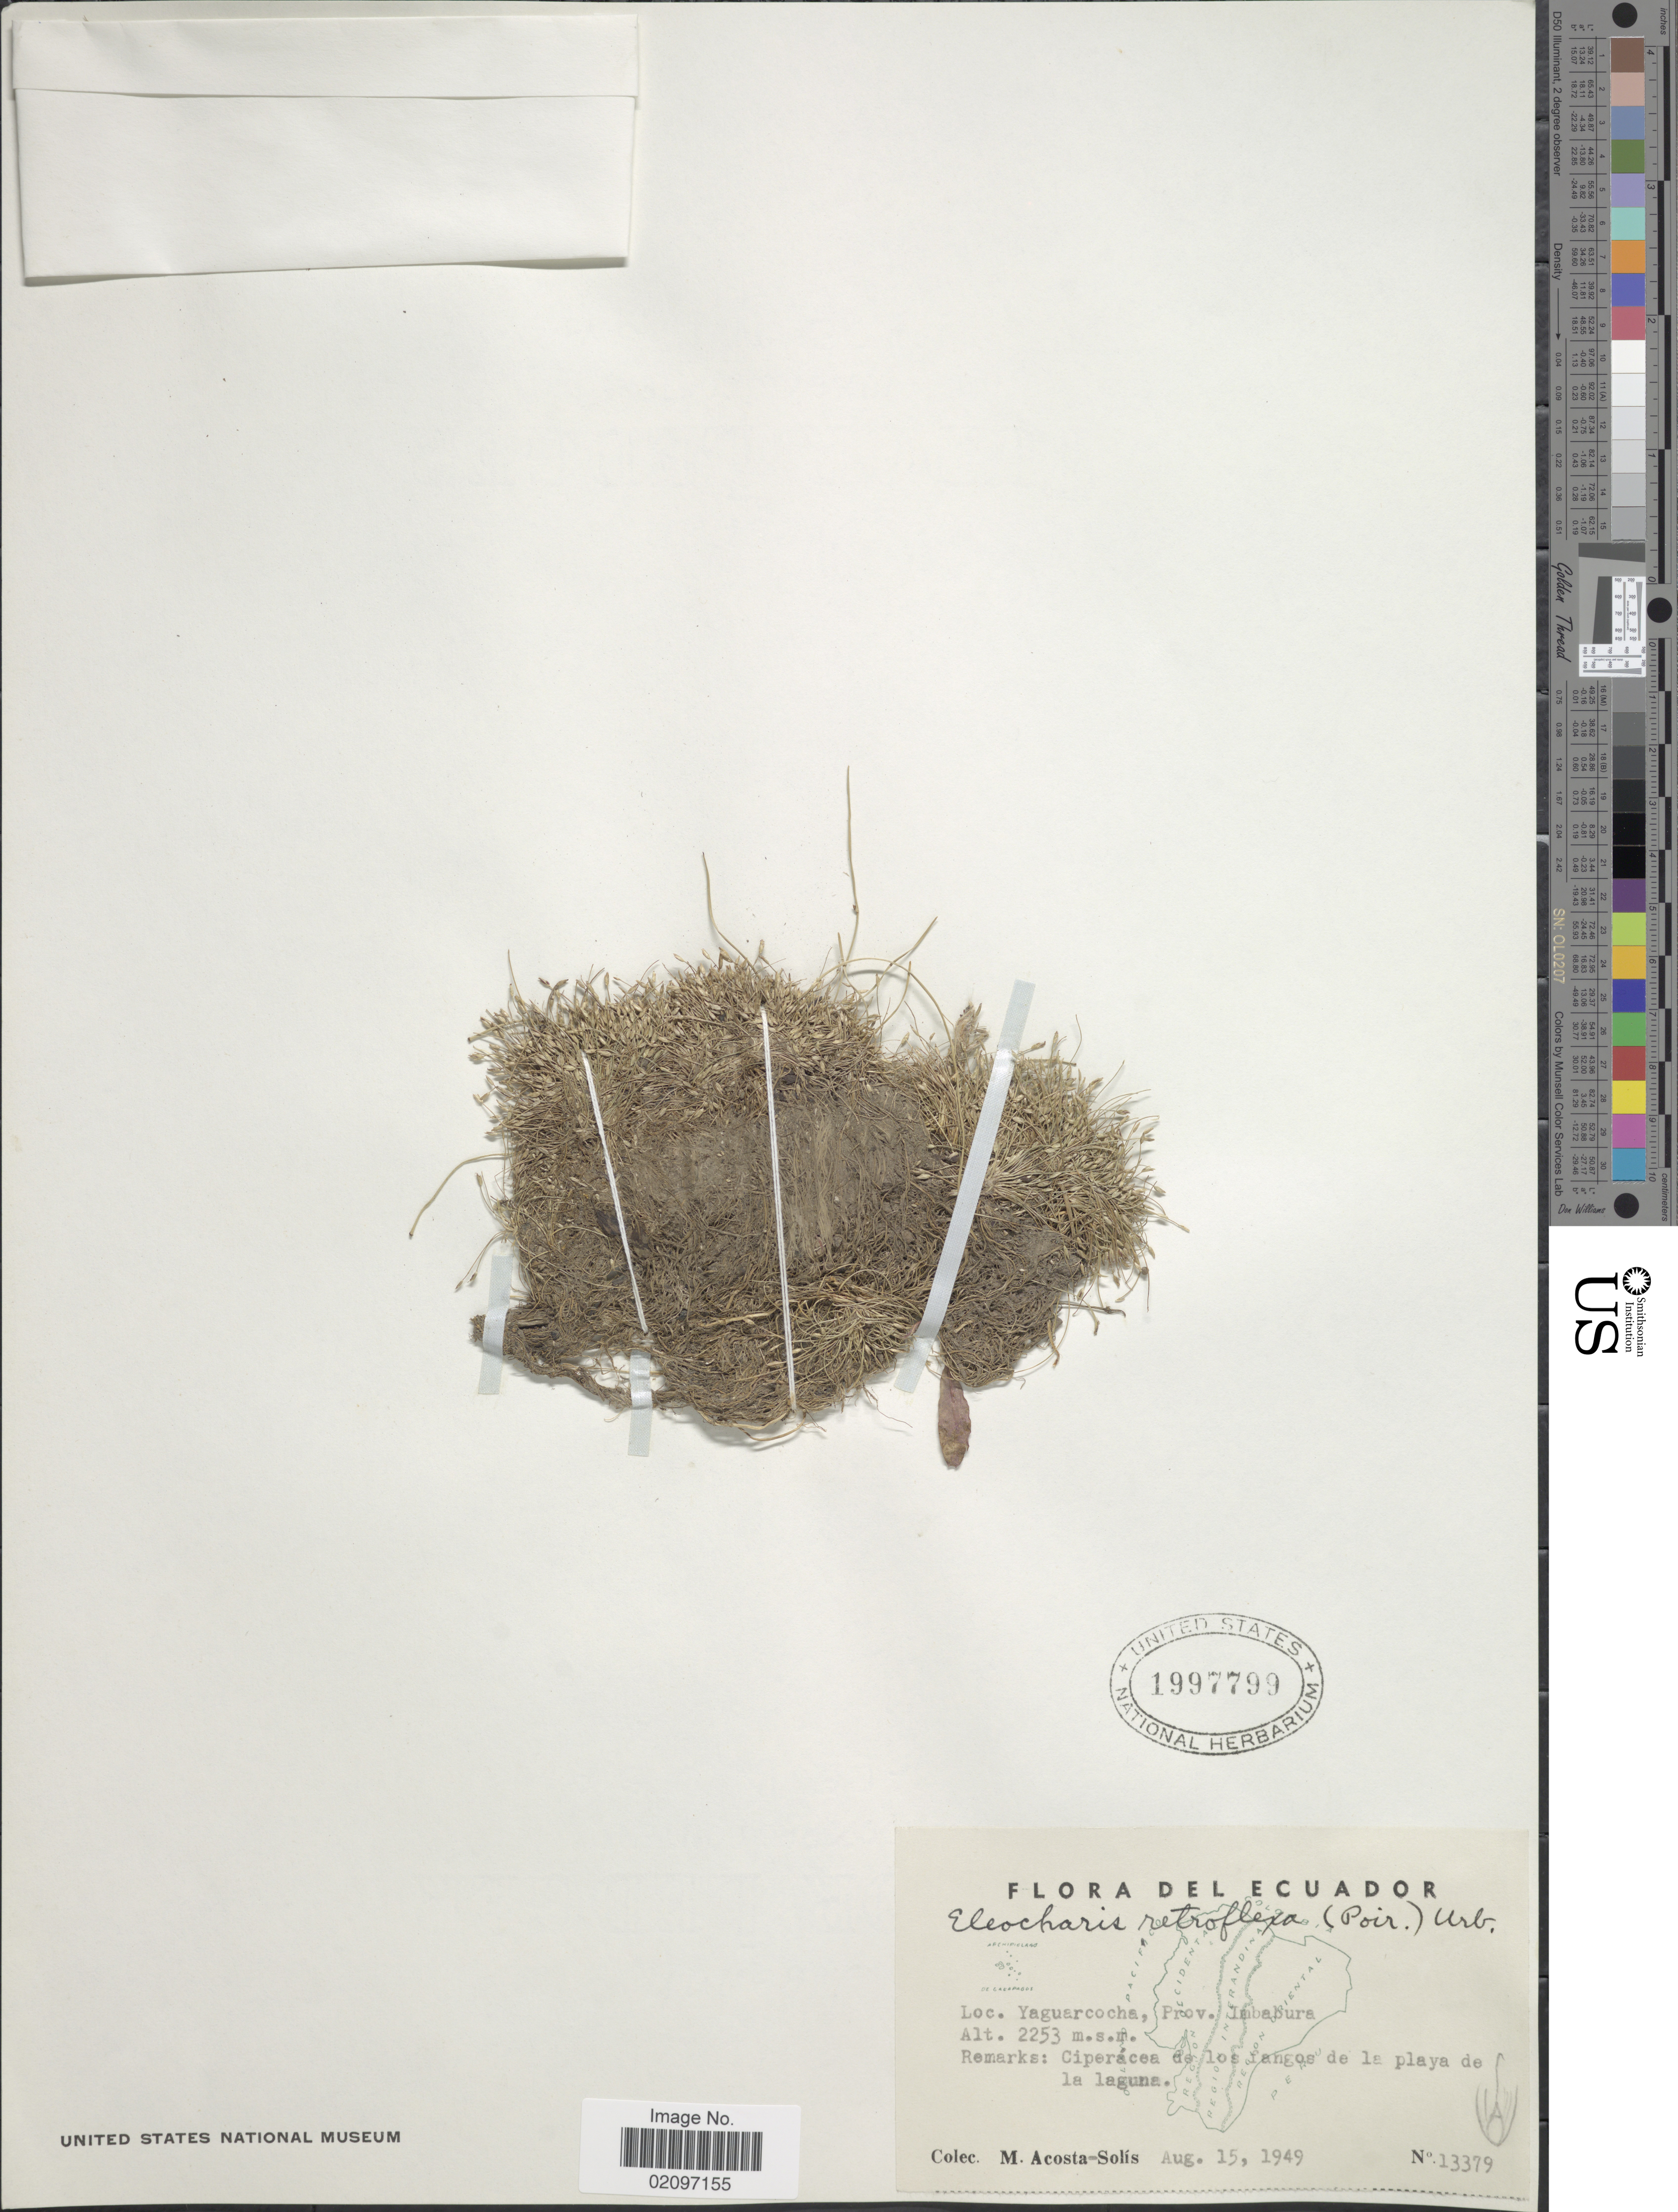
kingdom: Plantae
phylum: Tracheophyta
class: Liliopsida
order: Poales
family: Cyperaceae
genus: Eleocharis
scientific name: Eleocharis retroflexa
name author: (Poir.) Urb.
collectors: M. Acosta Solis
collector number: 13379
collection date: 1949-08-15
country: Ecuador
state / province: Imbabura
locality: Yagiarcocha, Prov. Imbabura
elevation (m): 2253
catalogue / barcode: US 1997799